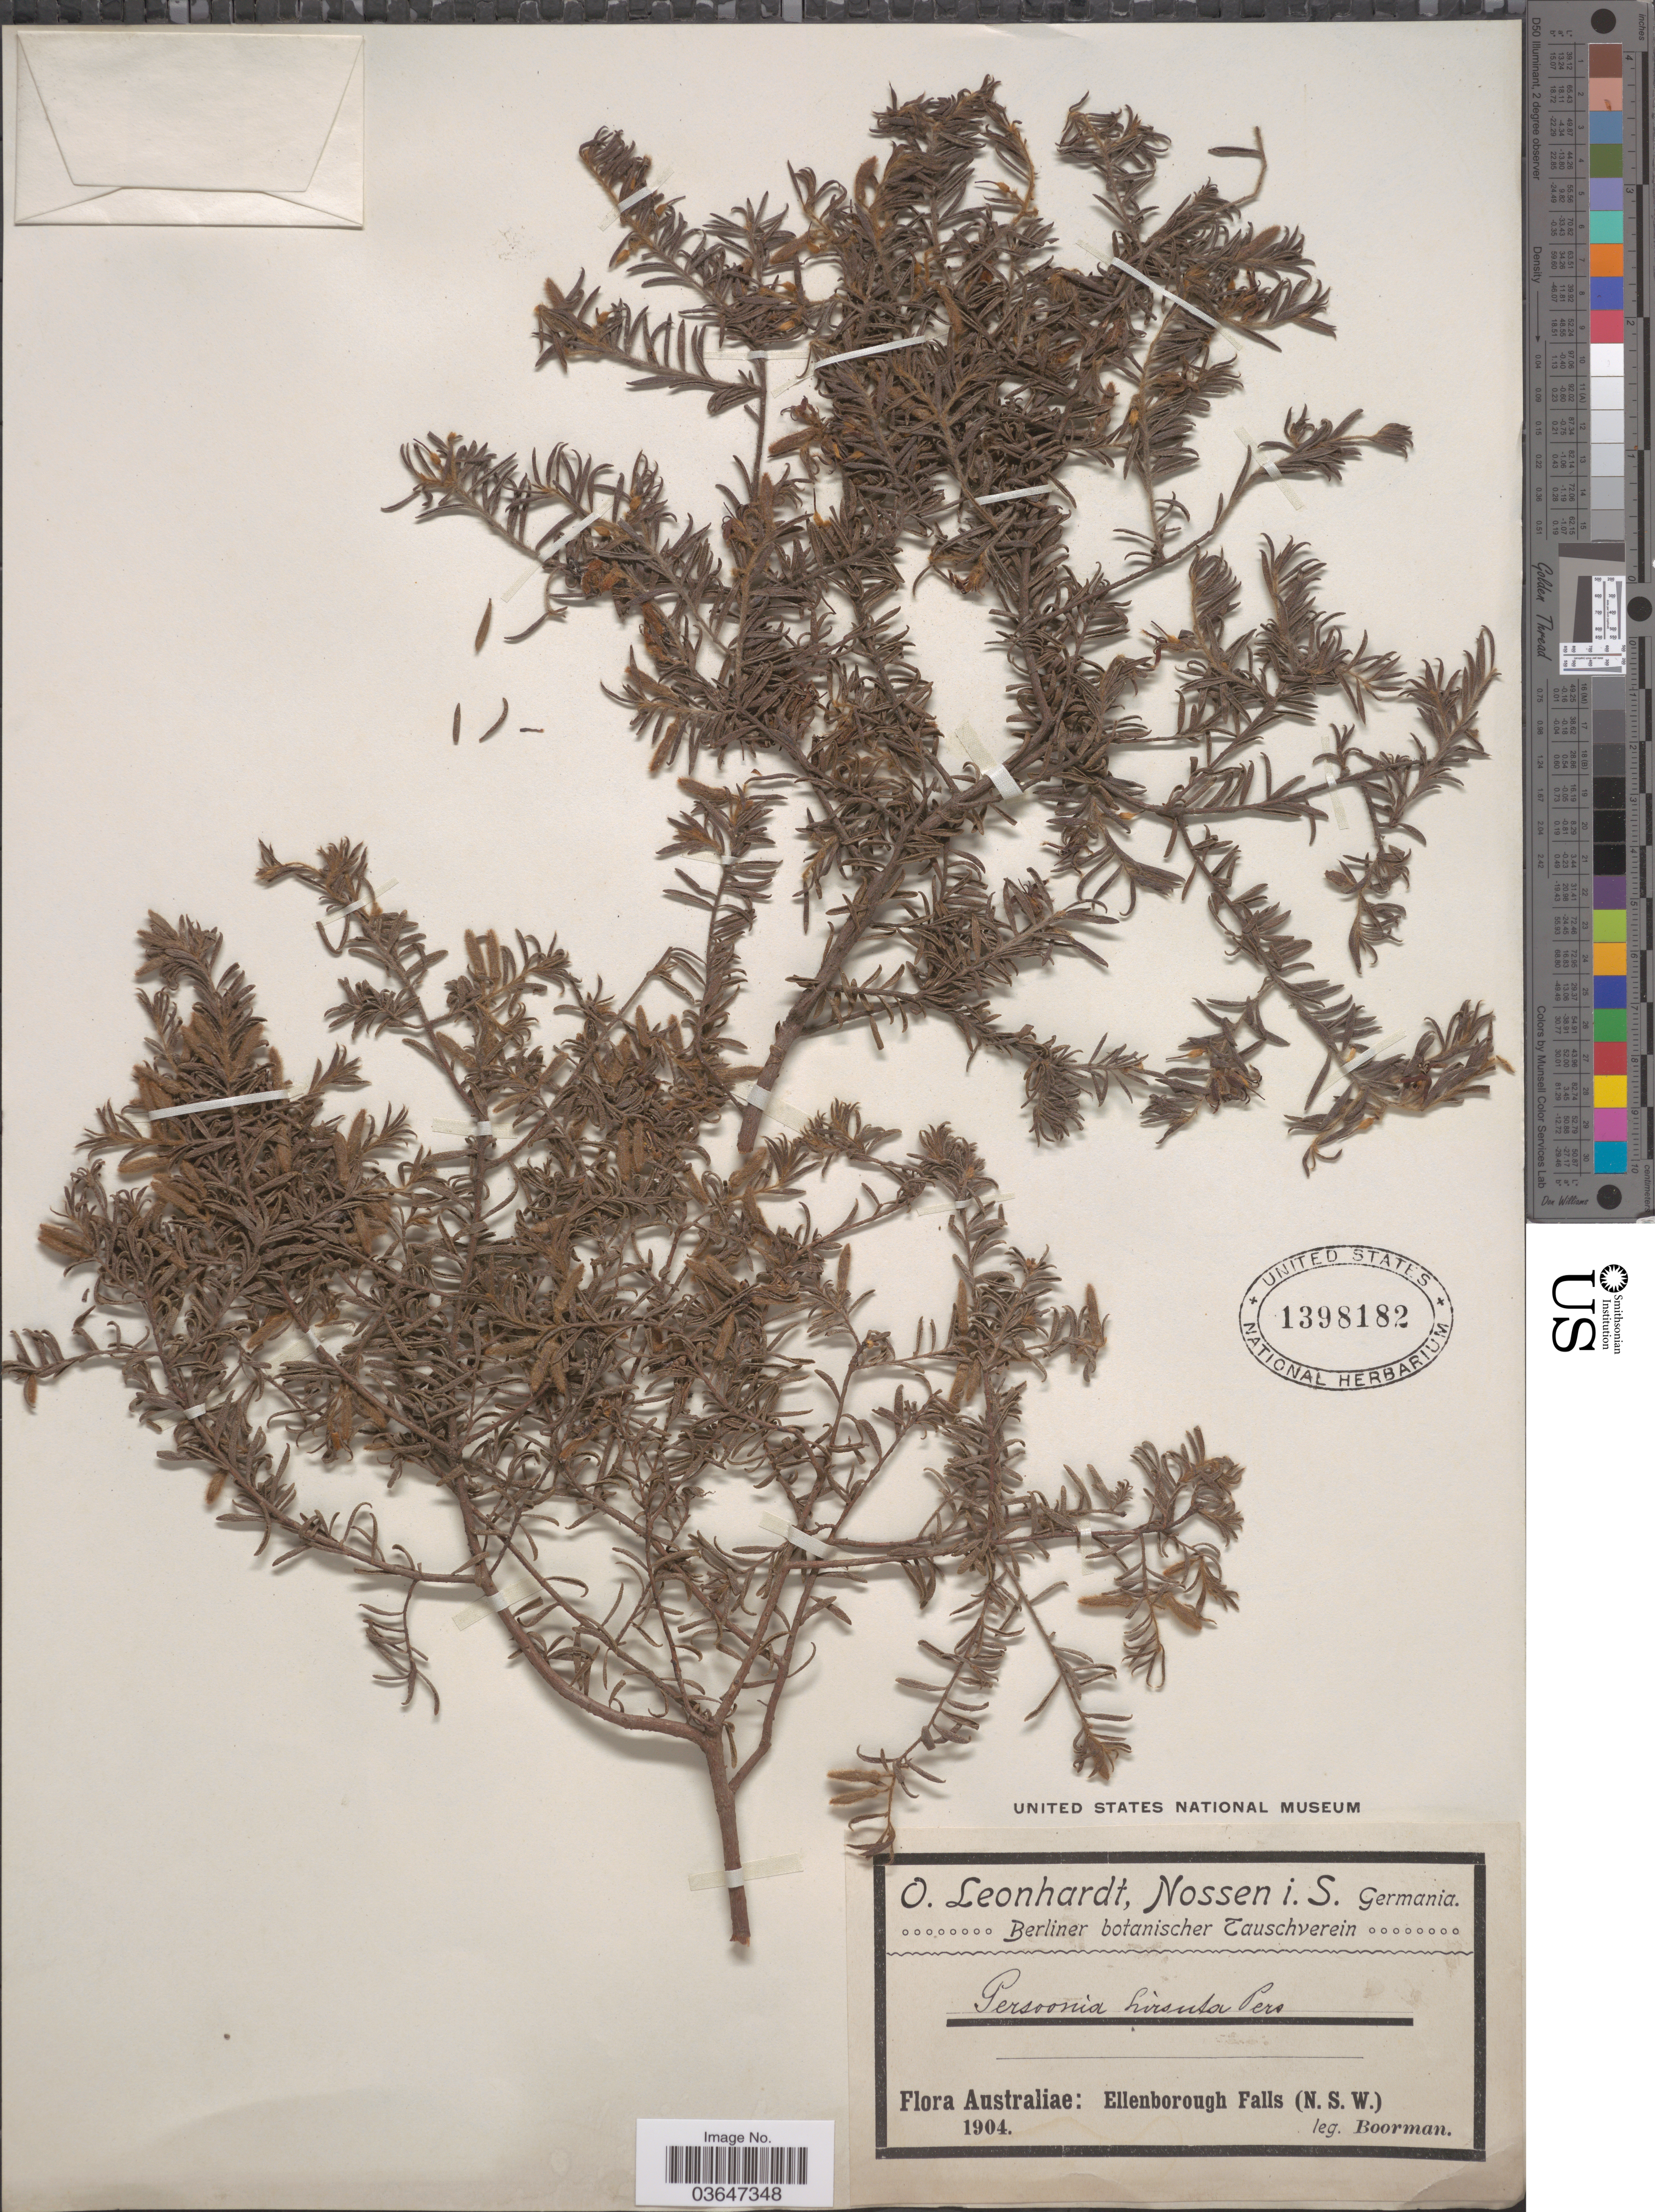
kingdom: Plantae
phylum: Tracheophyta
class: Magnoliopsida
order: Proteales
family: Proteaceae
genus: Persoonia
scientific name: Persoonia hirsuta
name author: Pers.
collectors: -. Boorman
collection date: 1904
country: Australia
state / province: New South Wales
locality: Australiae: Ellenborough Falls.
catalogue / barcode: US 1398182